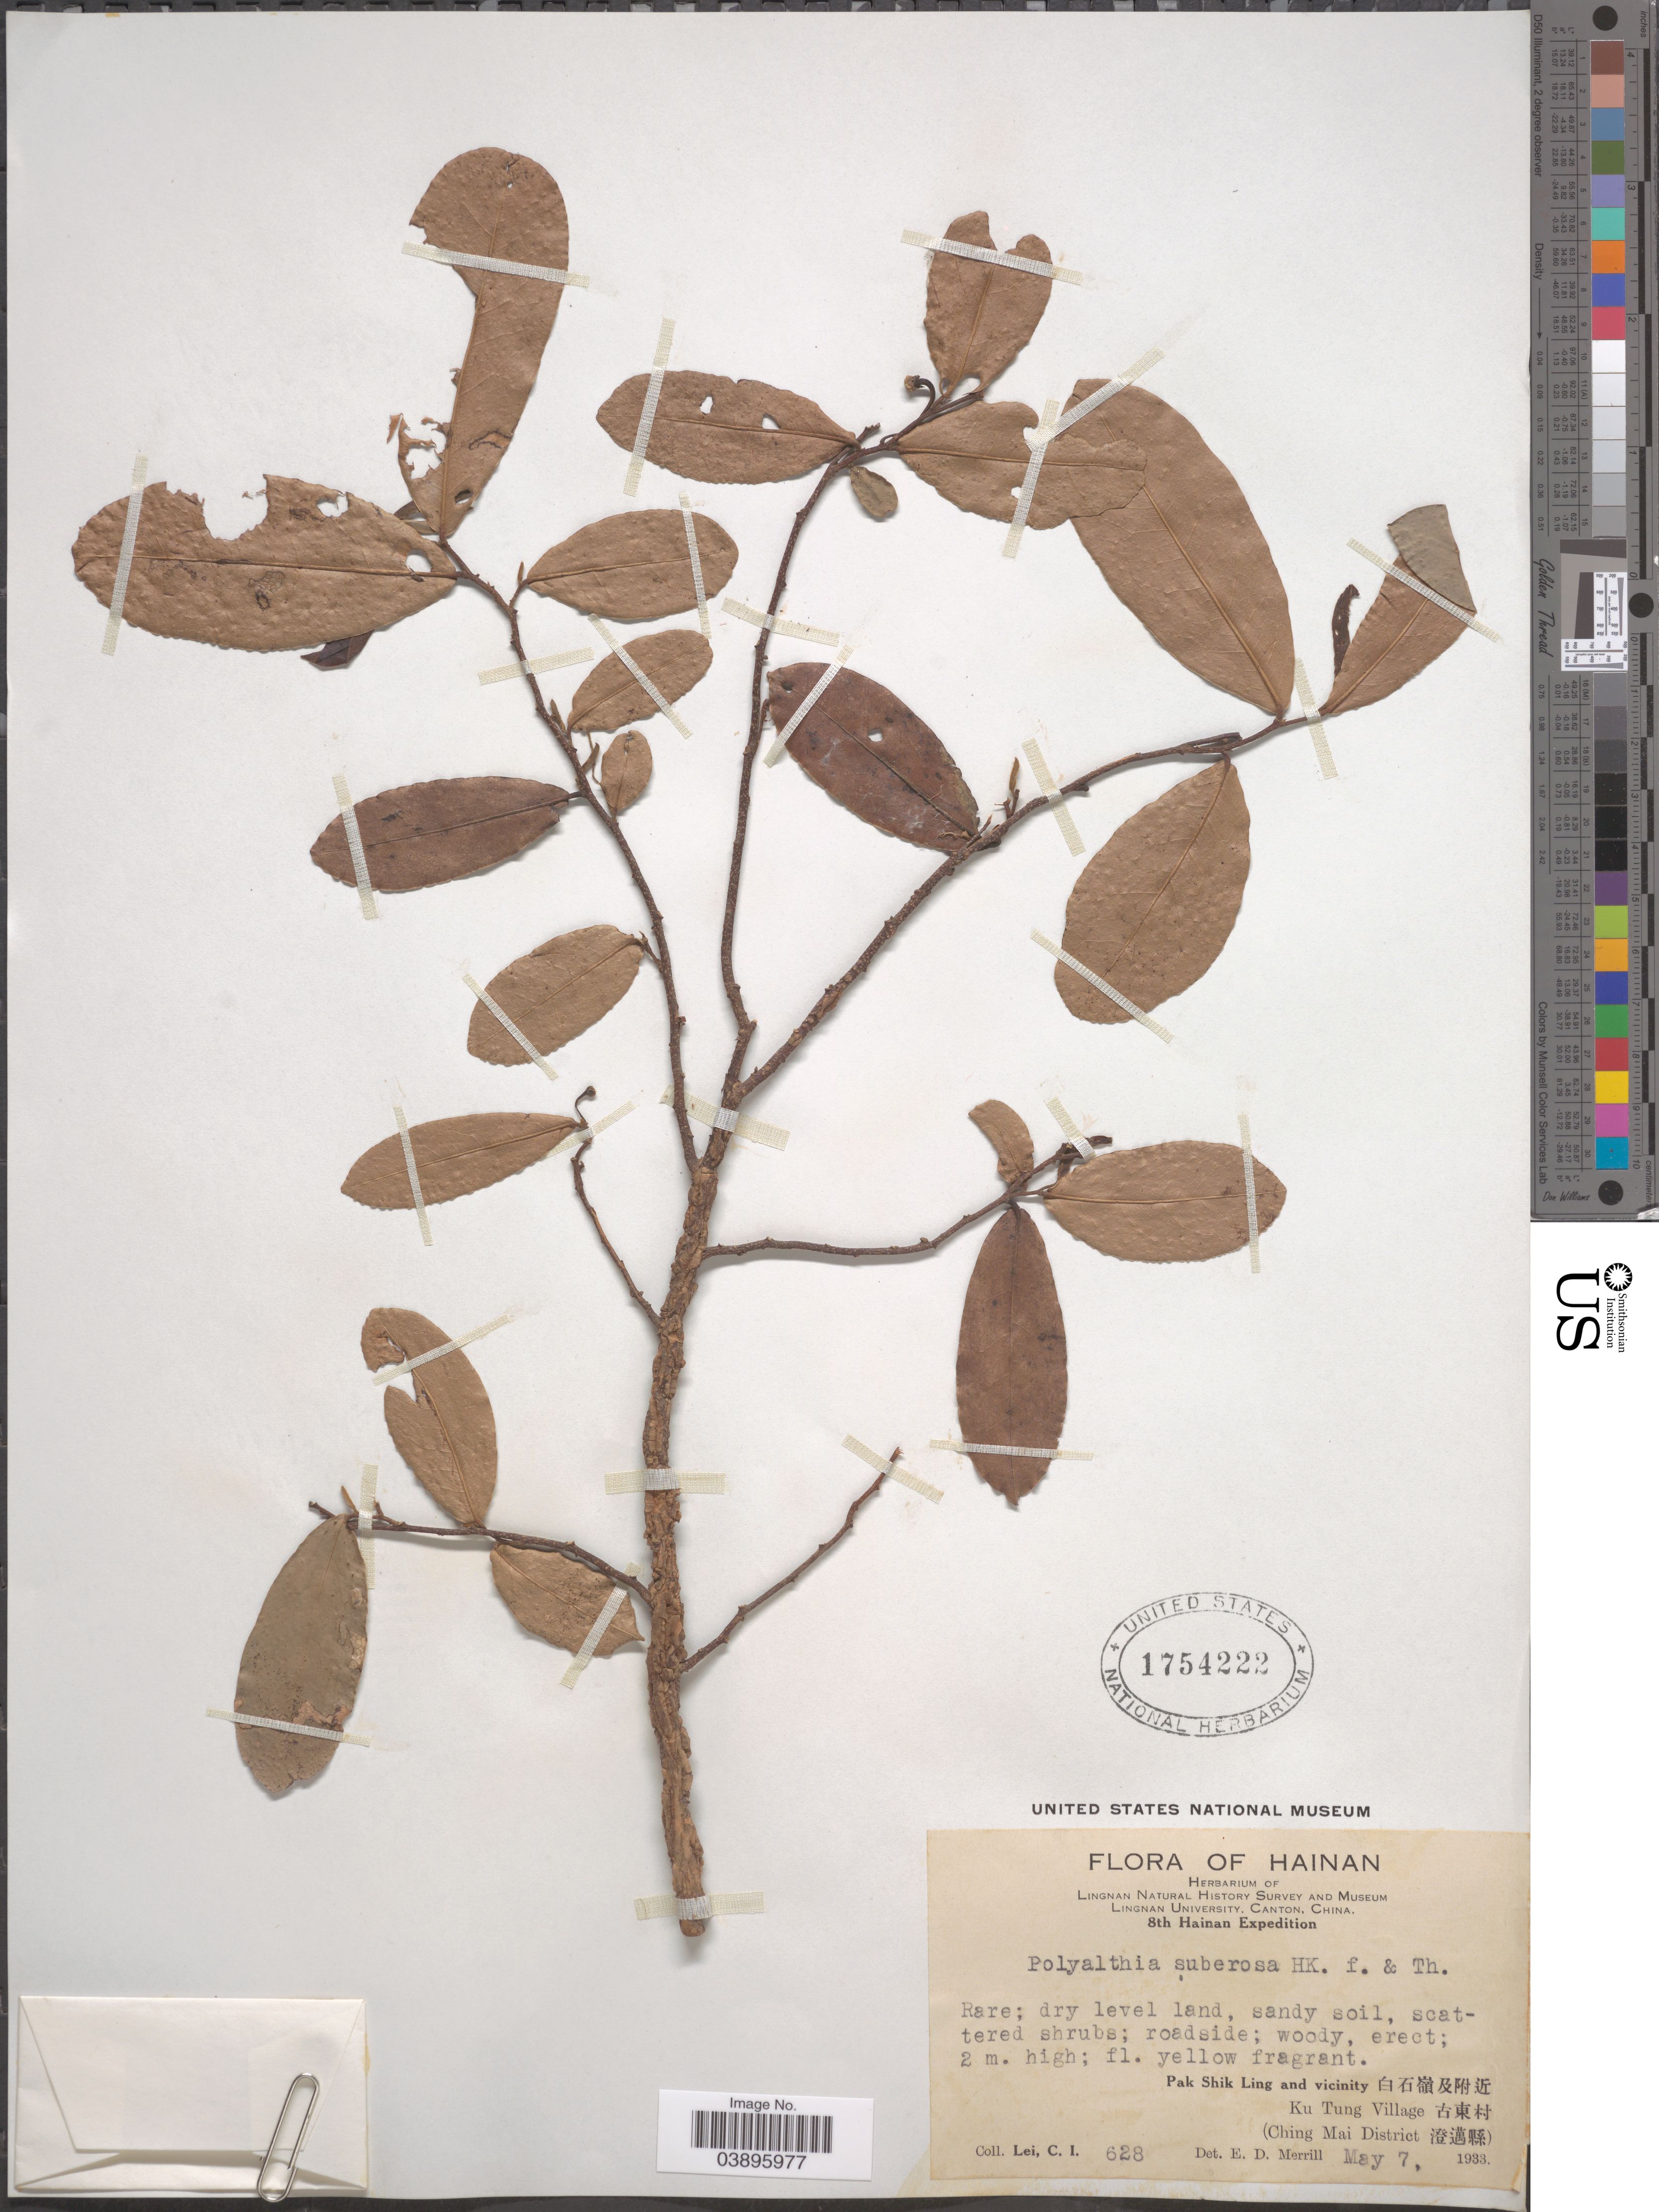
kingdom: Plantae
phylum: Tracheophyta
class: Magnoliopsida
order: Magnoliales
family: Annonaceae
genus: Polyalthia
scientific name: Polyalthia suberosa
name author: (Roxb.) Thwaites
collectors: C. I. Lei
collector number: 628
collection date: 1933-05-07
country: China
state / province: Hainan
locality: Roadside. Pak Shik Ling and vicinity X. Ku Tung Village X. (Ching Mai District X).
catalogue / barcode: US 1754222